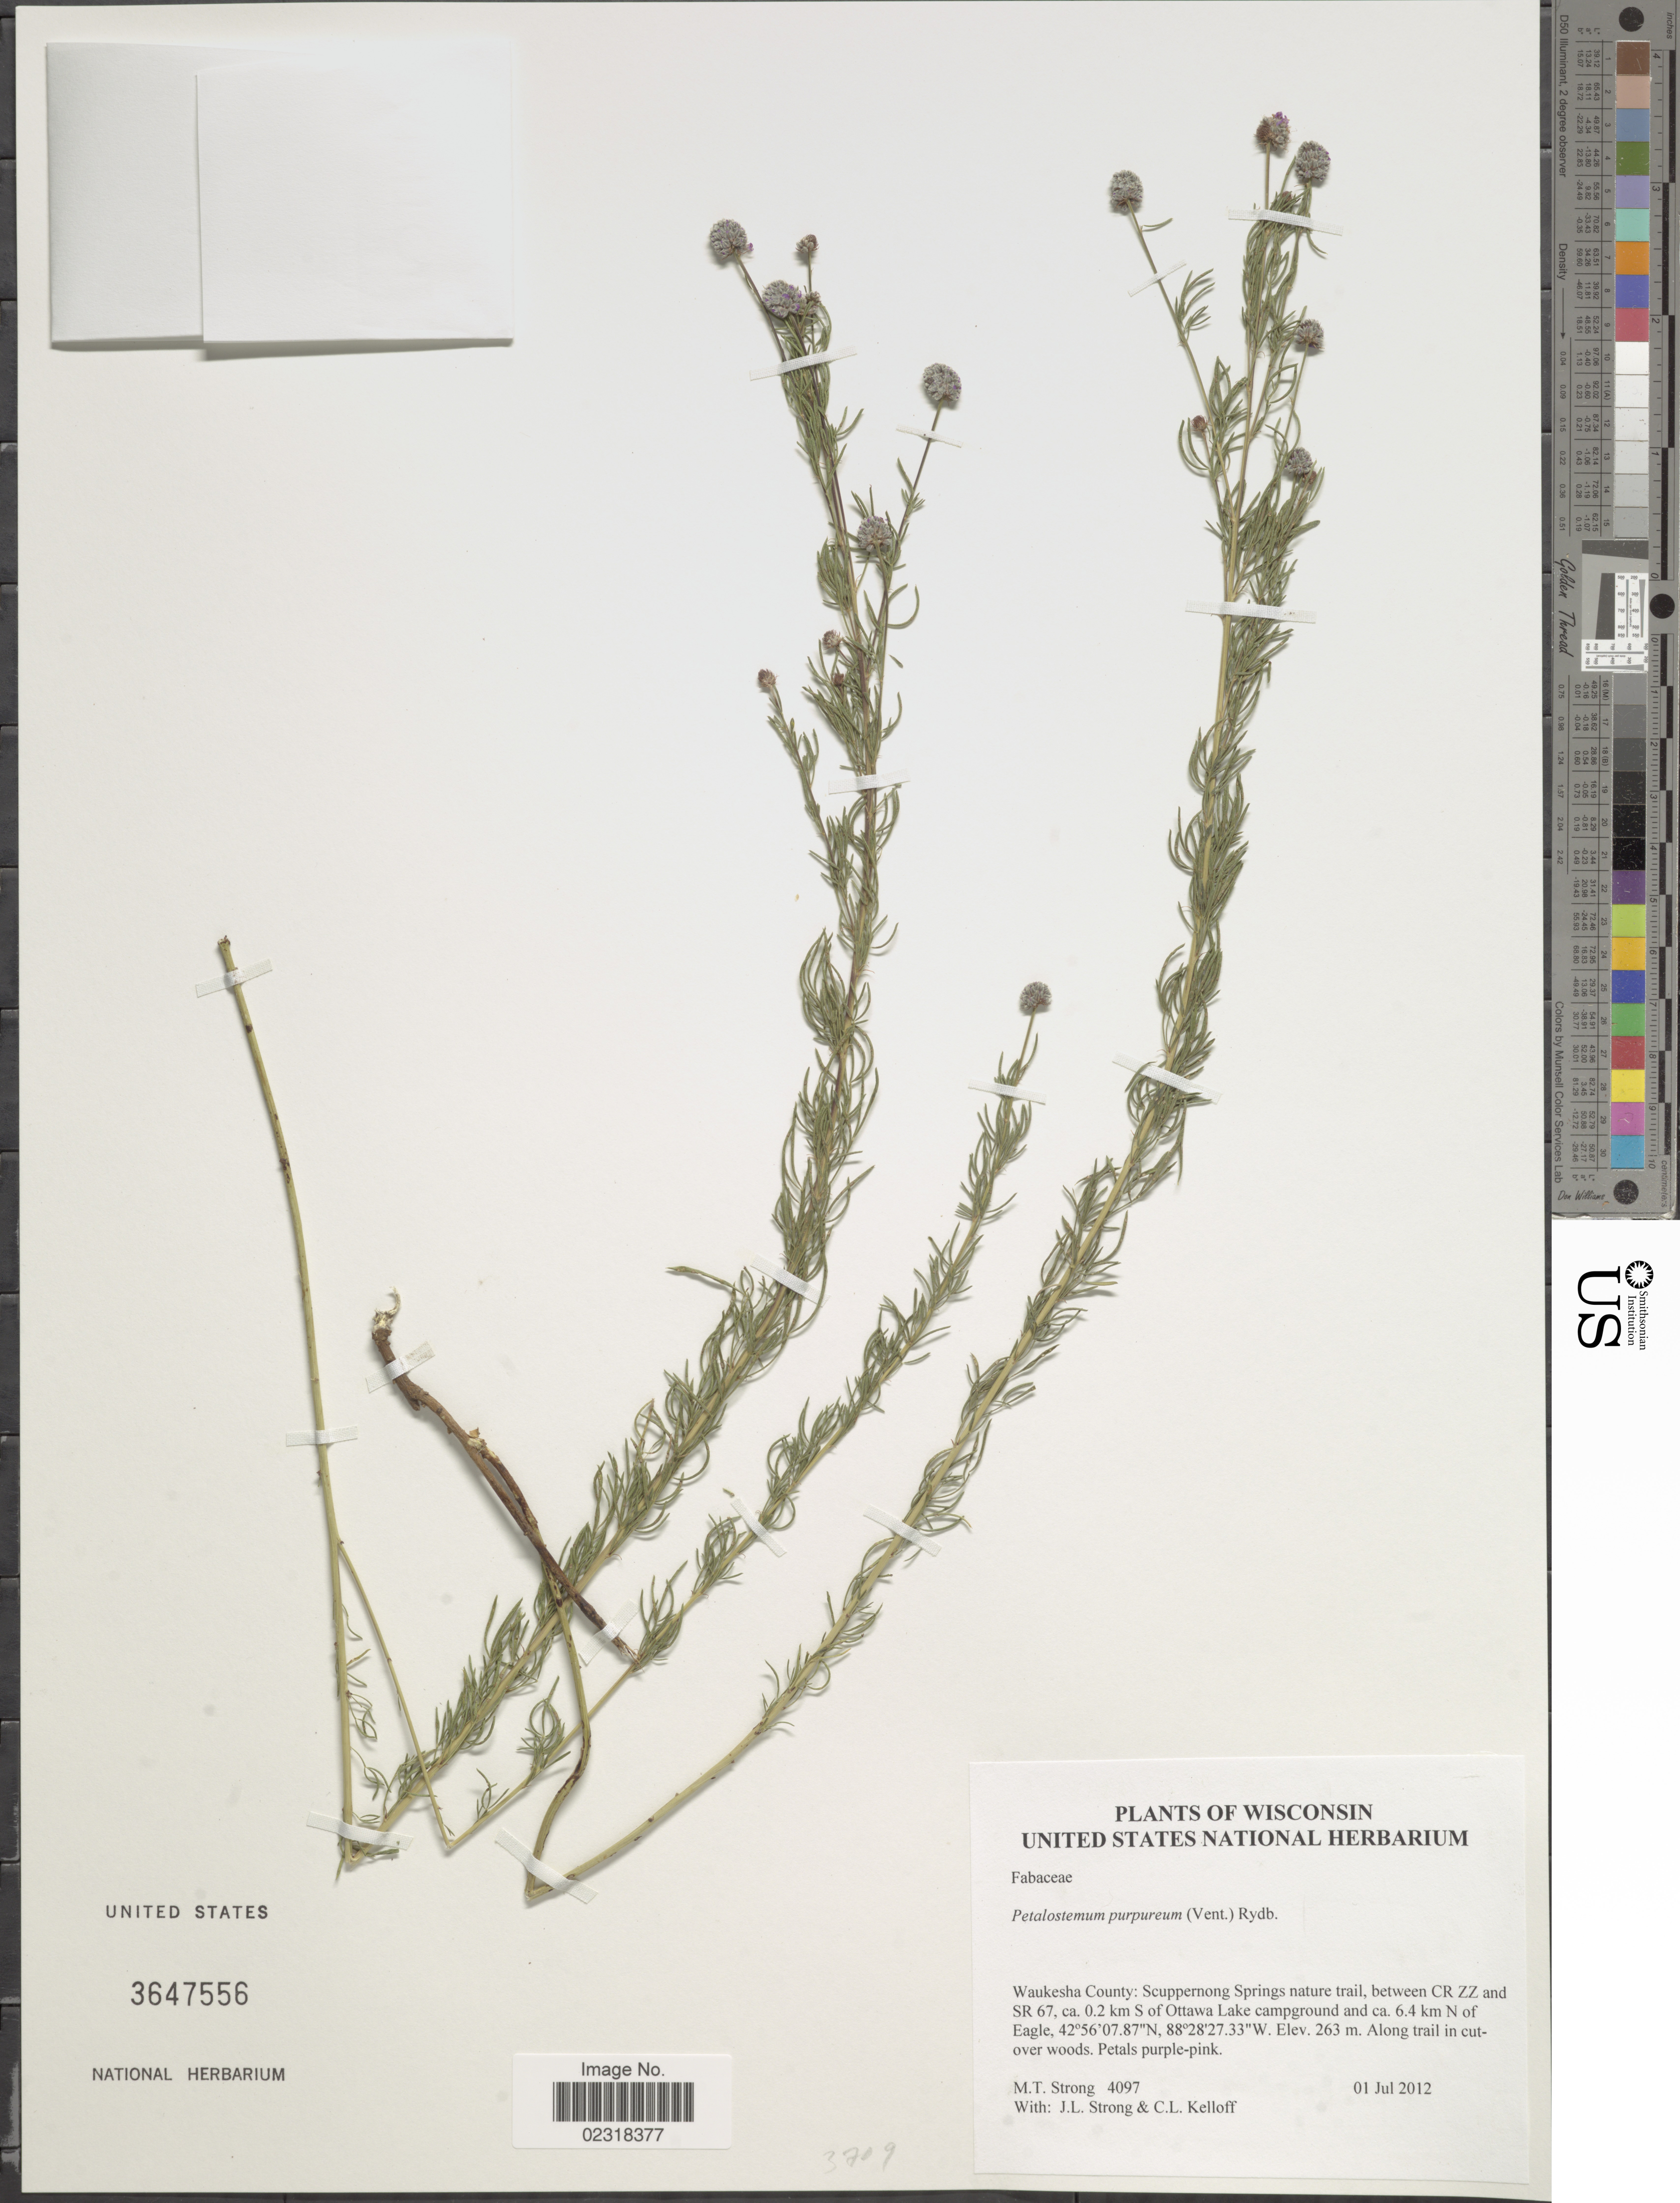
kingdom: Plantae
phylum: Tracheophyta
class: Magnoliopsida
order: Fabales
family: Fabaceae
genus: Dalea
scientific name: Dalea purpurea var. purpurea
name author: Vent.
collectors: M. T. Strong, J. Strong & C. L. Kelloff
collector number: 4097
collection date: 2012-07-01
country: United States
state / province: Wisconsin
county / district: Waukesha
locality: Waukesha County: Scuppernong Springs nature trail, between CR ZZ and Sr 67, 0.2 km S of Ottawa Lake campground and 6.4 km N of Eagle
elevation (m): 263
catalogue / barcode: US 3647556